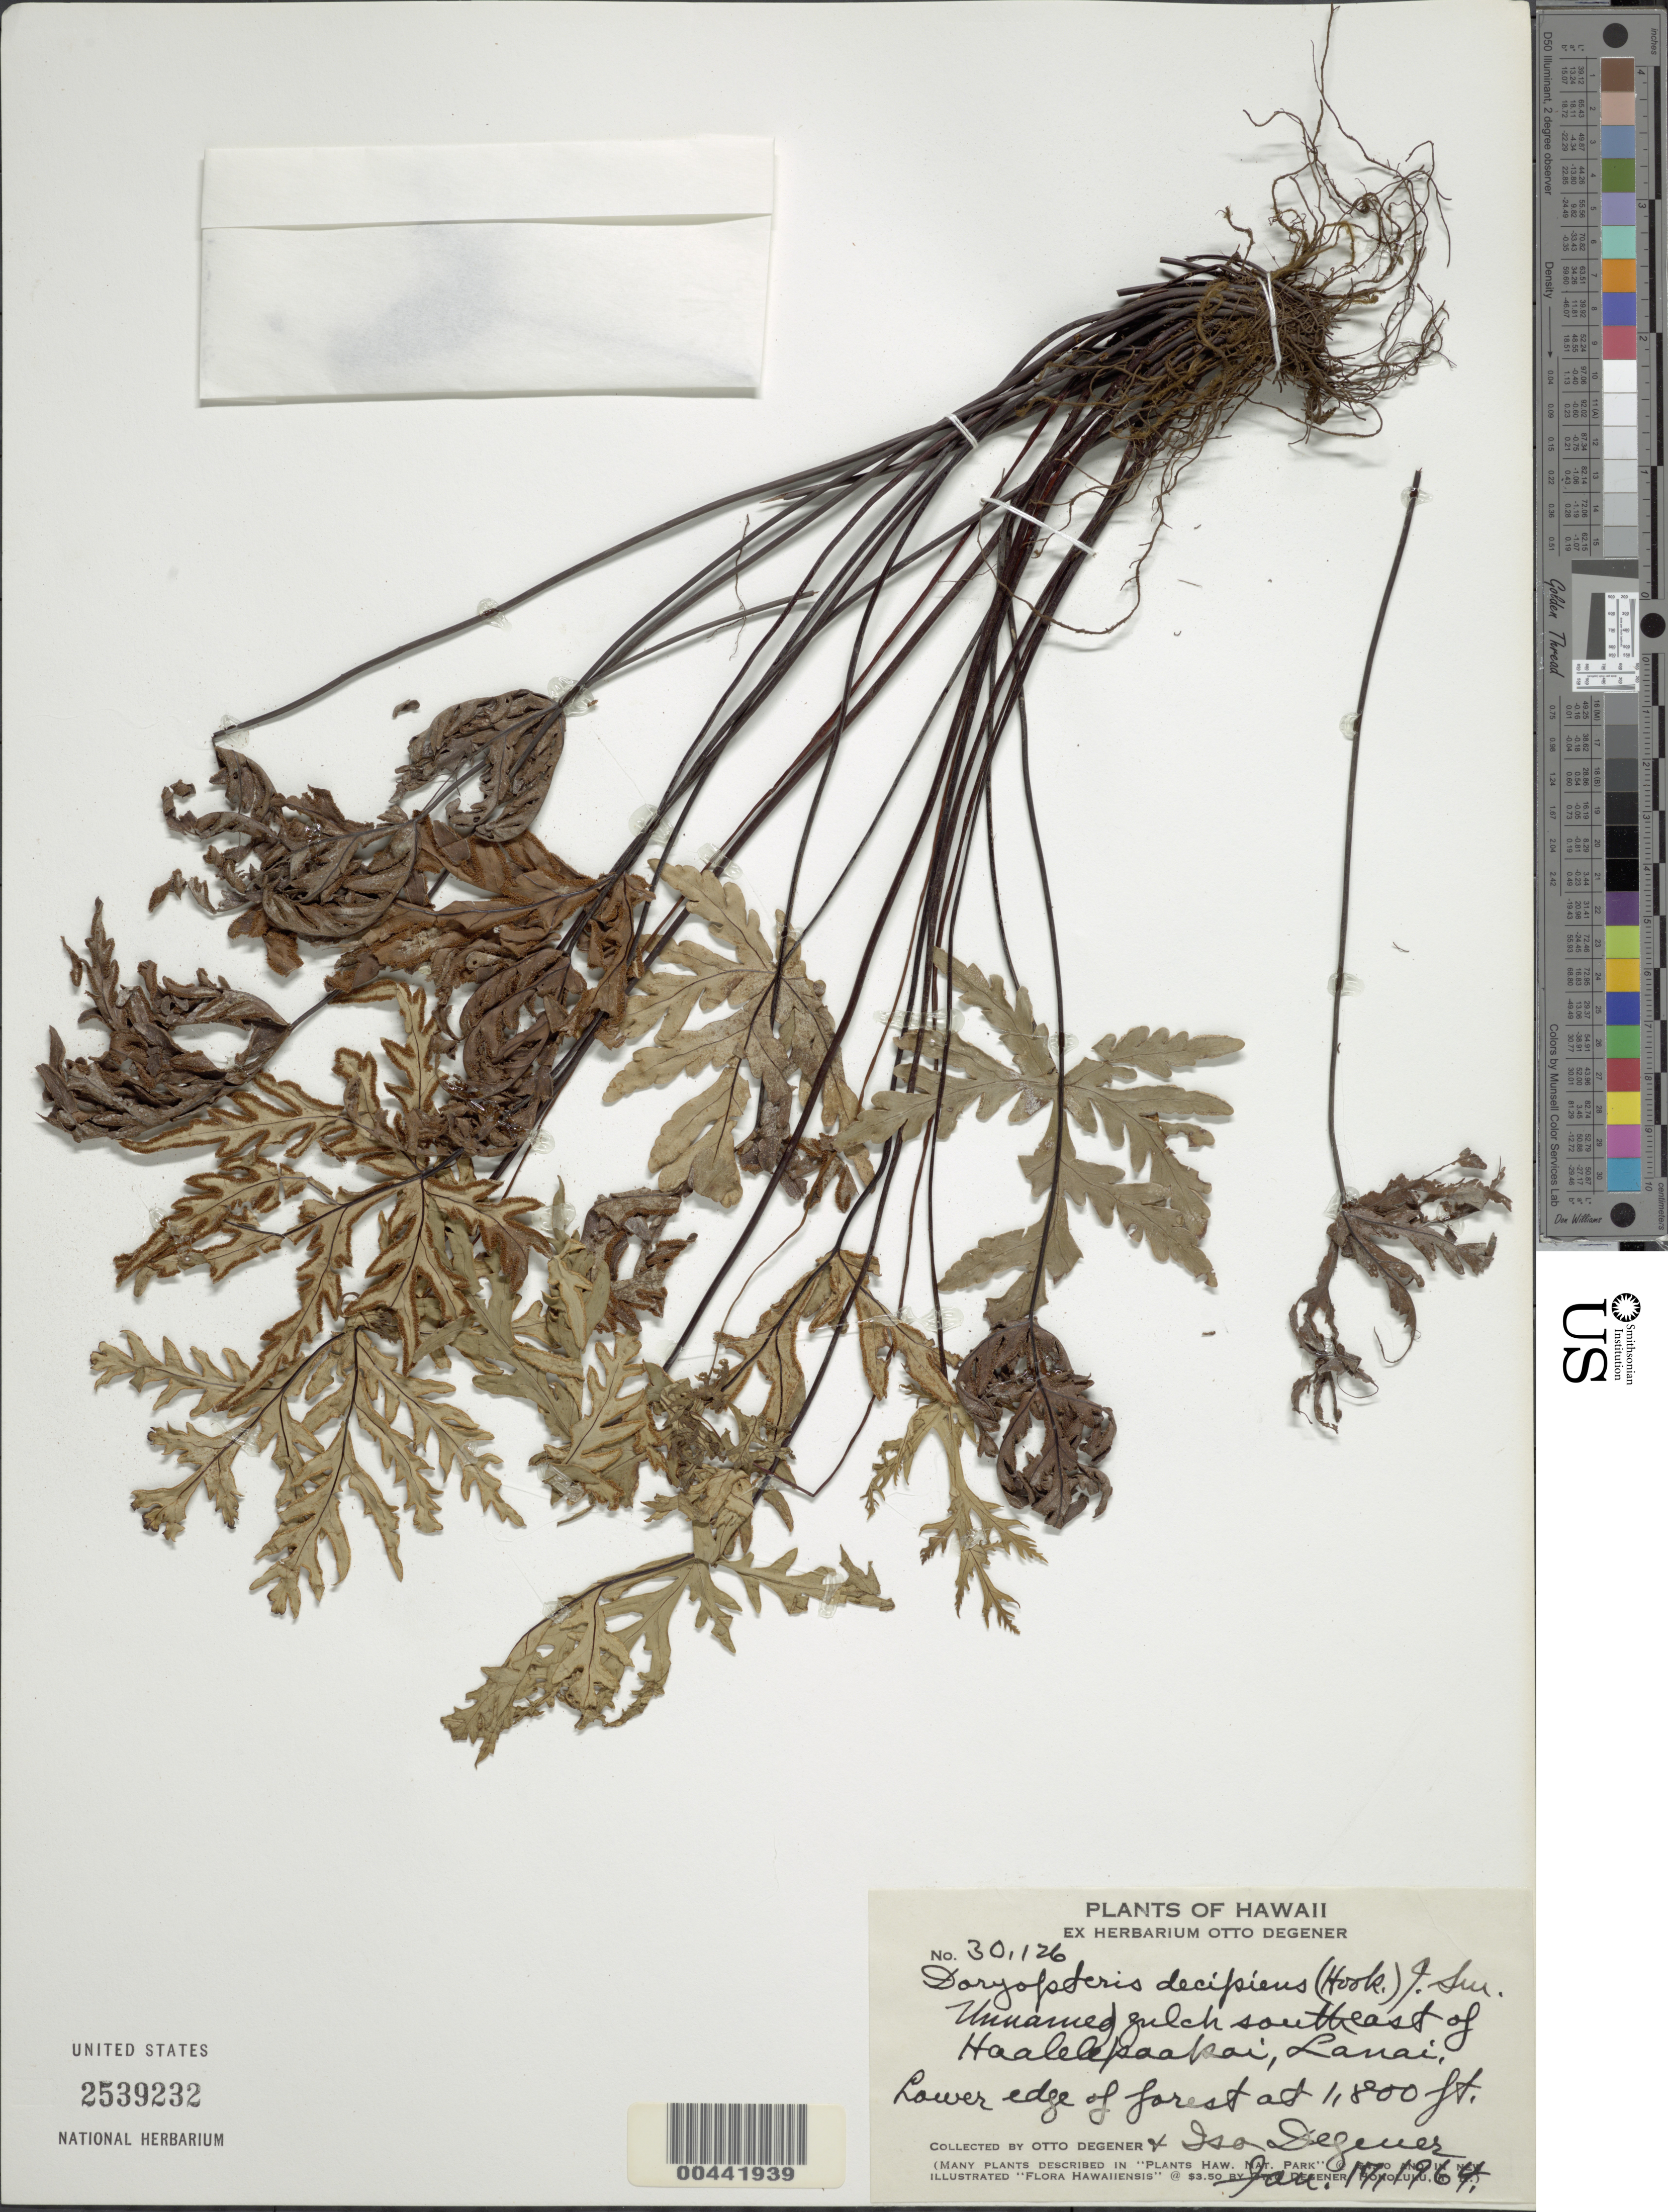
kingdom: Plantae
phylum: Tracheophyta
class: Polypodiopsida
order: Polypodiales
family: Pteridaceae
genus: Doryopteris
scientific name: Doryopteris decipiens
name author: (Hook.) J. Sm.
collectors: O. Degener & I. Degener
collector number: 30126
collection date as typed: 17 Jan 1964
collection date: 1964-01-17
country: United States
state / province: Hawaii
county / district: Maui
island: Lana'i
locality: Unnamed gulch SE of Haalelepaapai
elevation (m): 549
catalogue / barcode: US 2539232